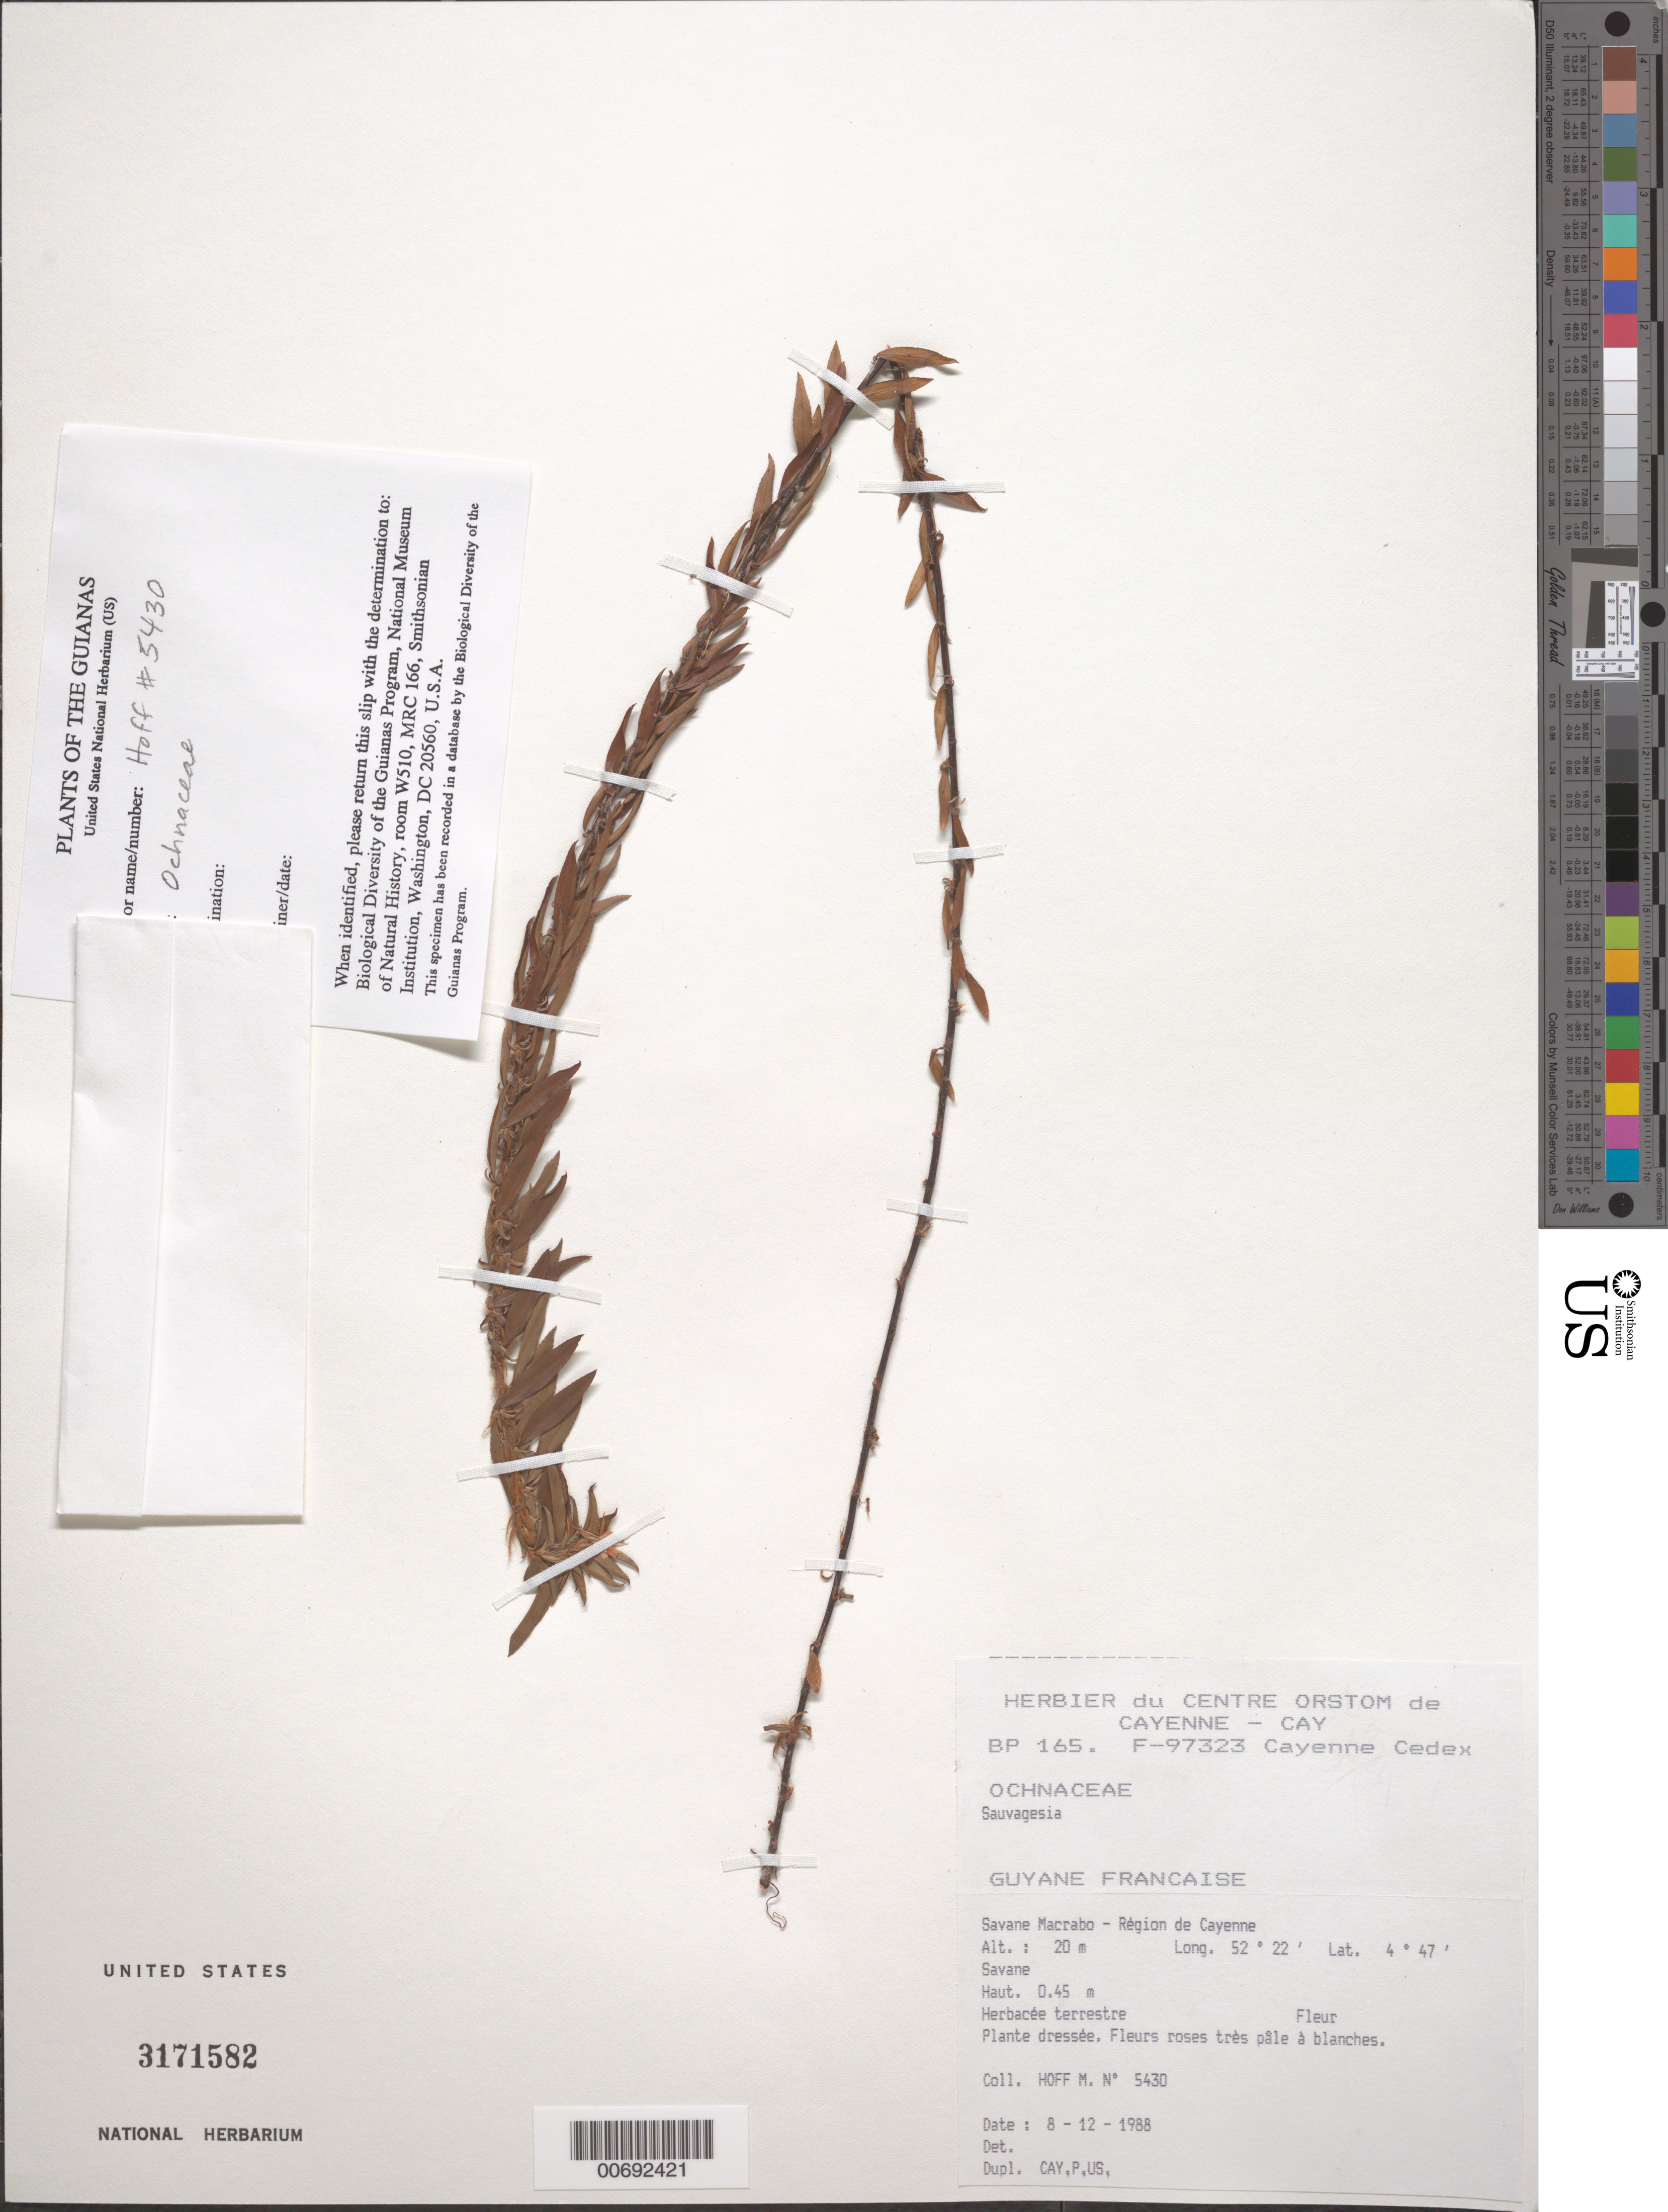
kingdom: Plantae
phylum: Tracheophyta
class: Magnoliopsida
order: Malpighiales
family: Ochnaceae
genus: Sauvagesia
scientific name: Sauvagesia sp.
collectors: M. Hoff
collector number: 5430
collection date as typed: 8-Dec-88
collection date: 1988-12-08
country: French Guiana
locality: Savane Macrabo, région de Cayenne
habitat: Savanna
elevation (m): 20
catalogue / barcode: US 3171582